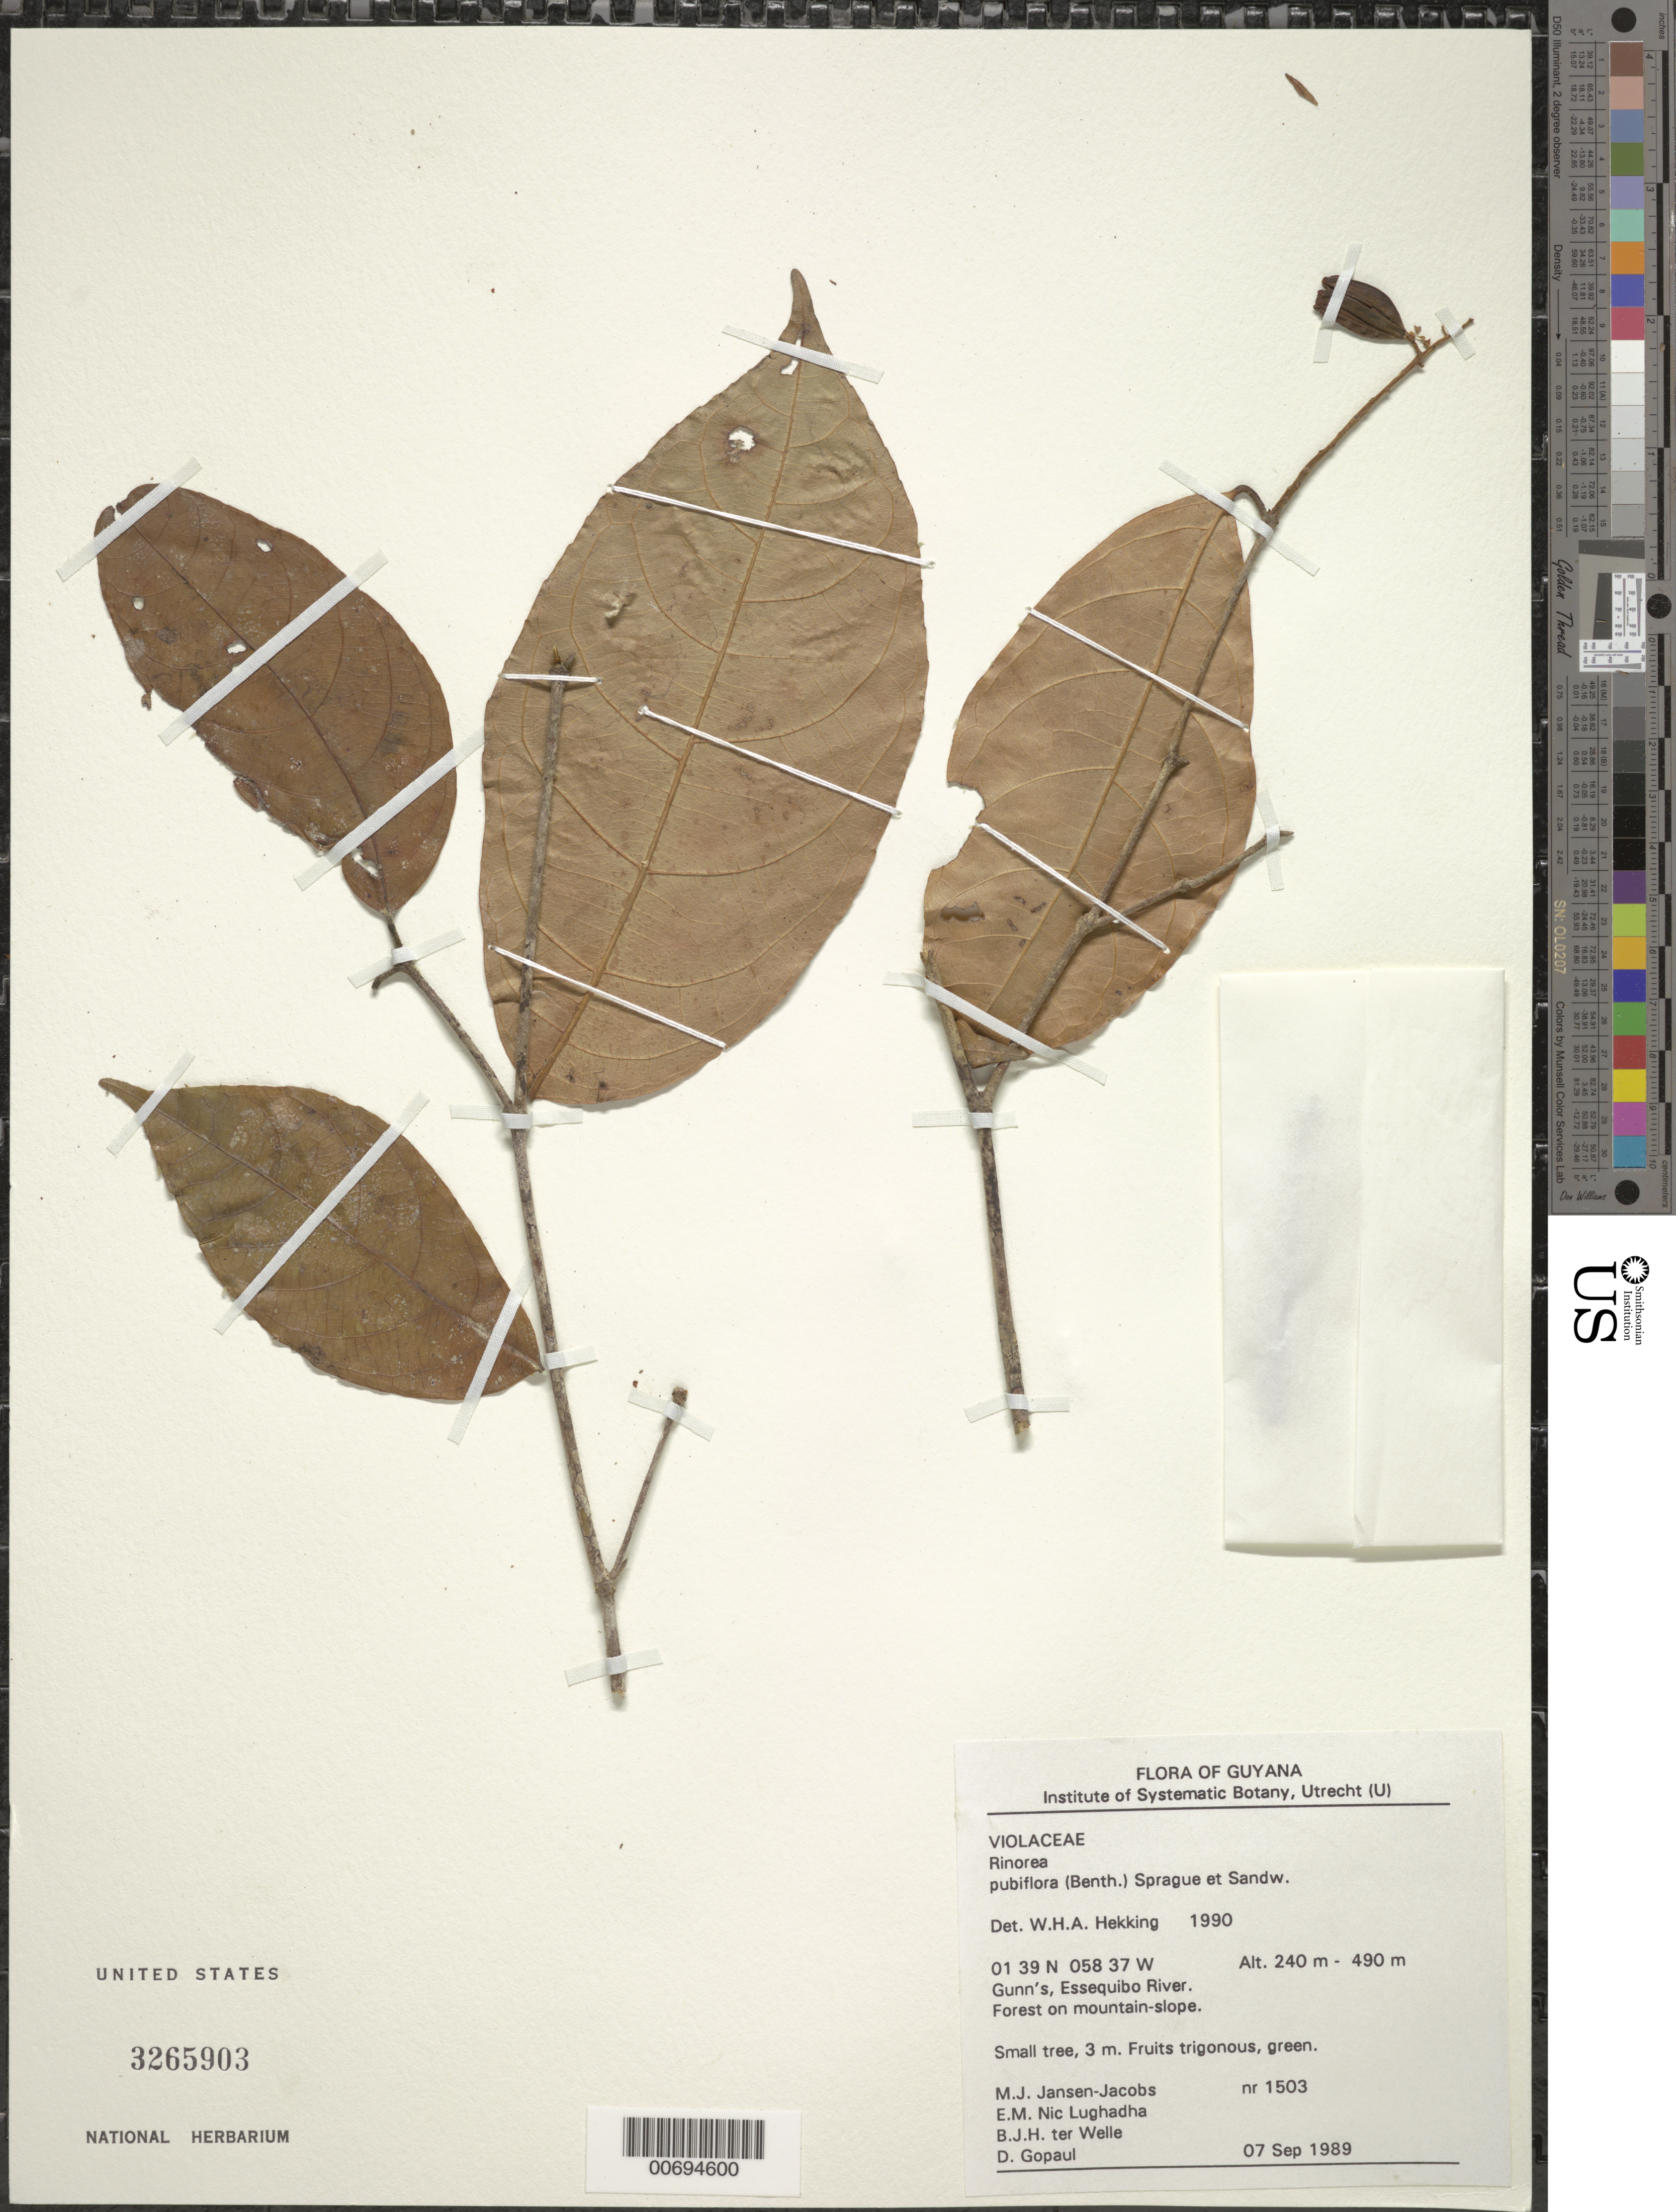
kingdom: Plantae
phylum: Tracheophyta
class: Magnoliopsida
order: Malpighiales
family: Violaceae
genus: Rinorea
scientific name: Rinorea pubiflora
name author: (Benth.) Sprague & Sandwith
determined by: Hekking, W. H. A.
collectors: M. J. Jansen-Jacobs, E. Nic Lughadha, B. Welle & D. Gopaul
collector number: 1503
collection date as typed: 7-Sep-89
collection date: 1989-09-07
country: Guyana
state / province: U. Takutu-U. Essequibo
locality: Gunn's, Essequibo River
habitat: Forest on mountain slope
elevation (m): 240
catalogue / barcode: US 3265903